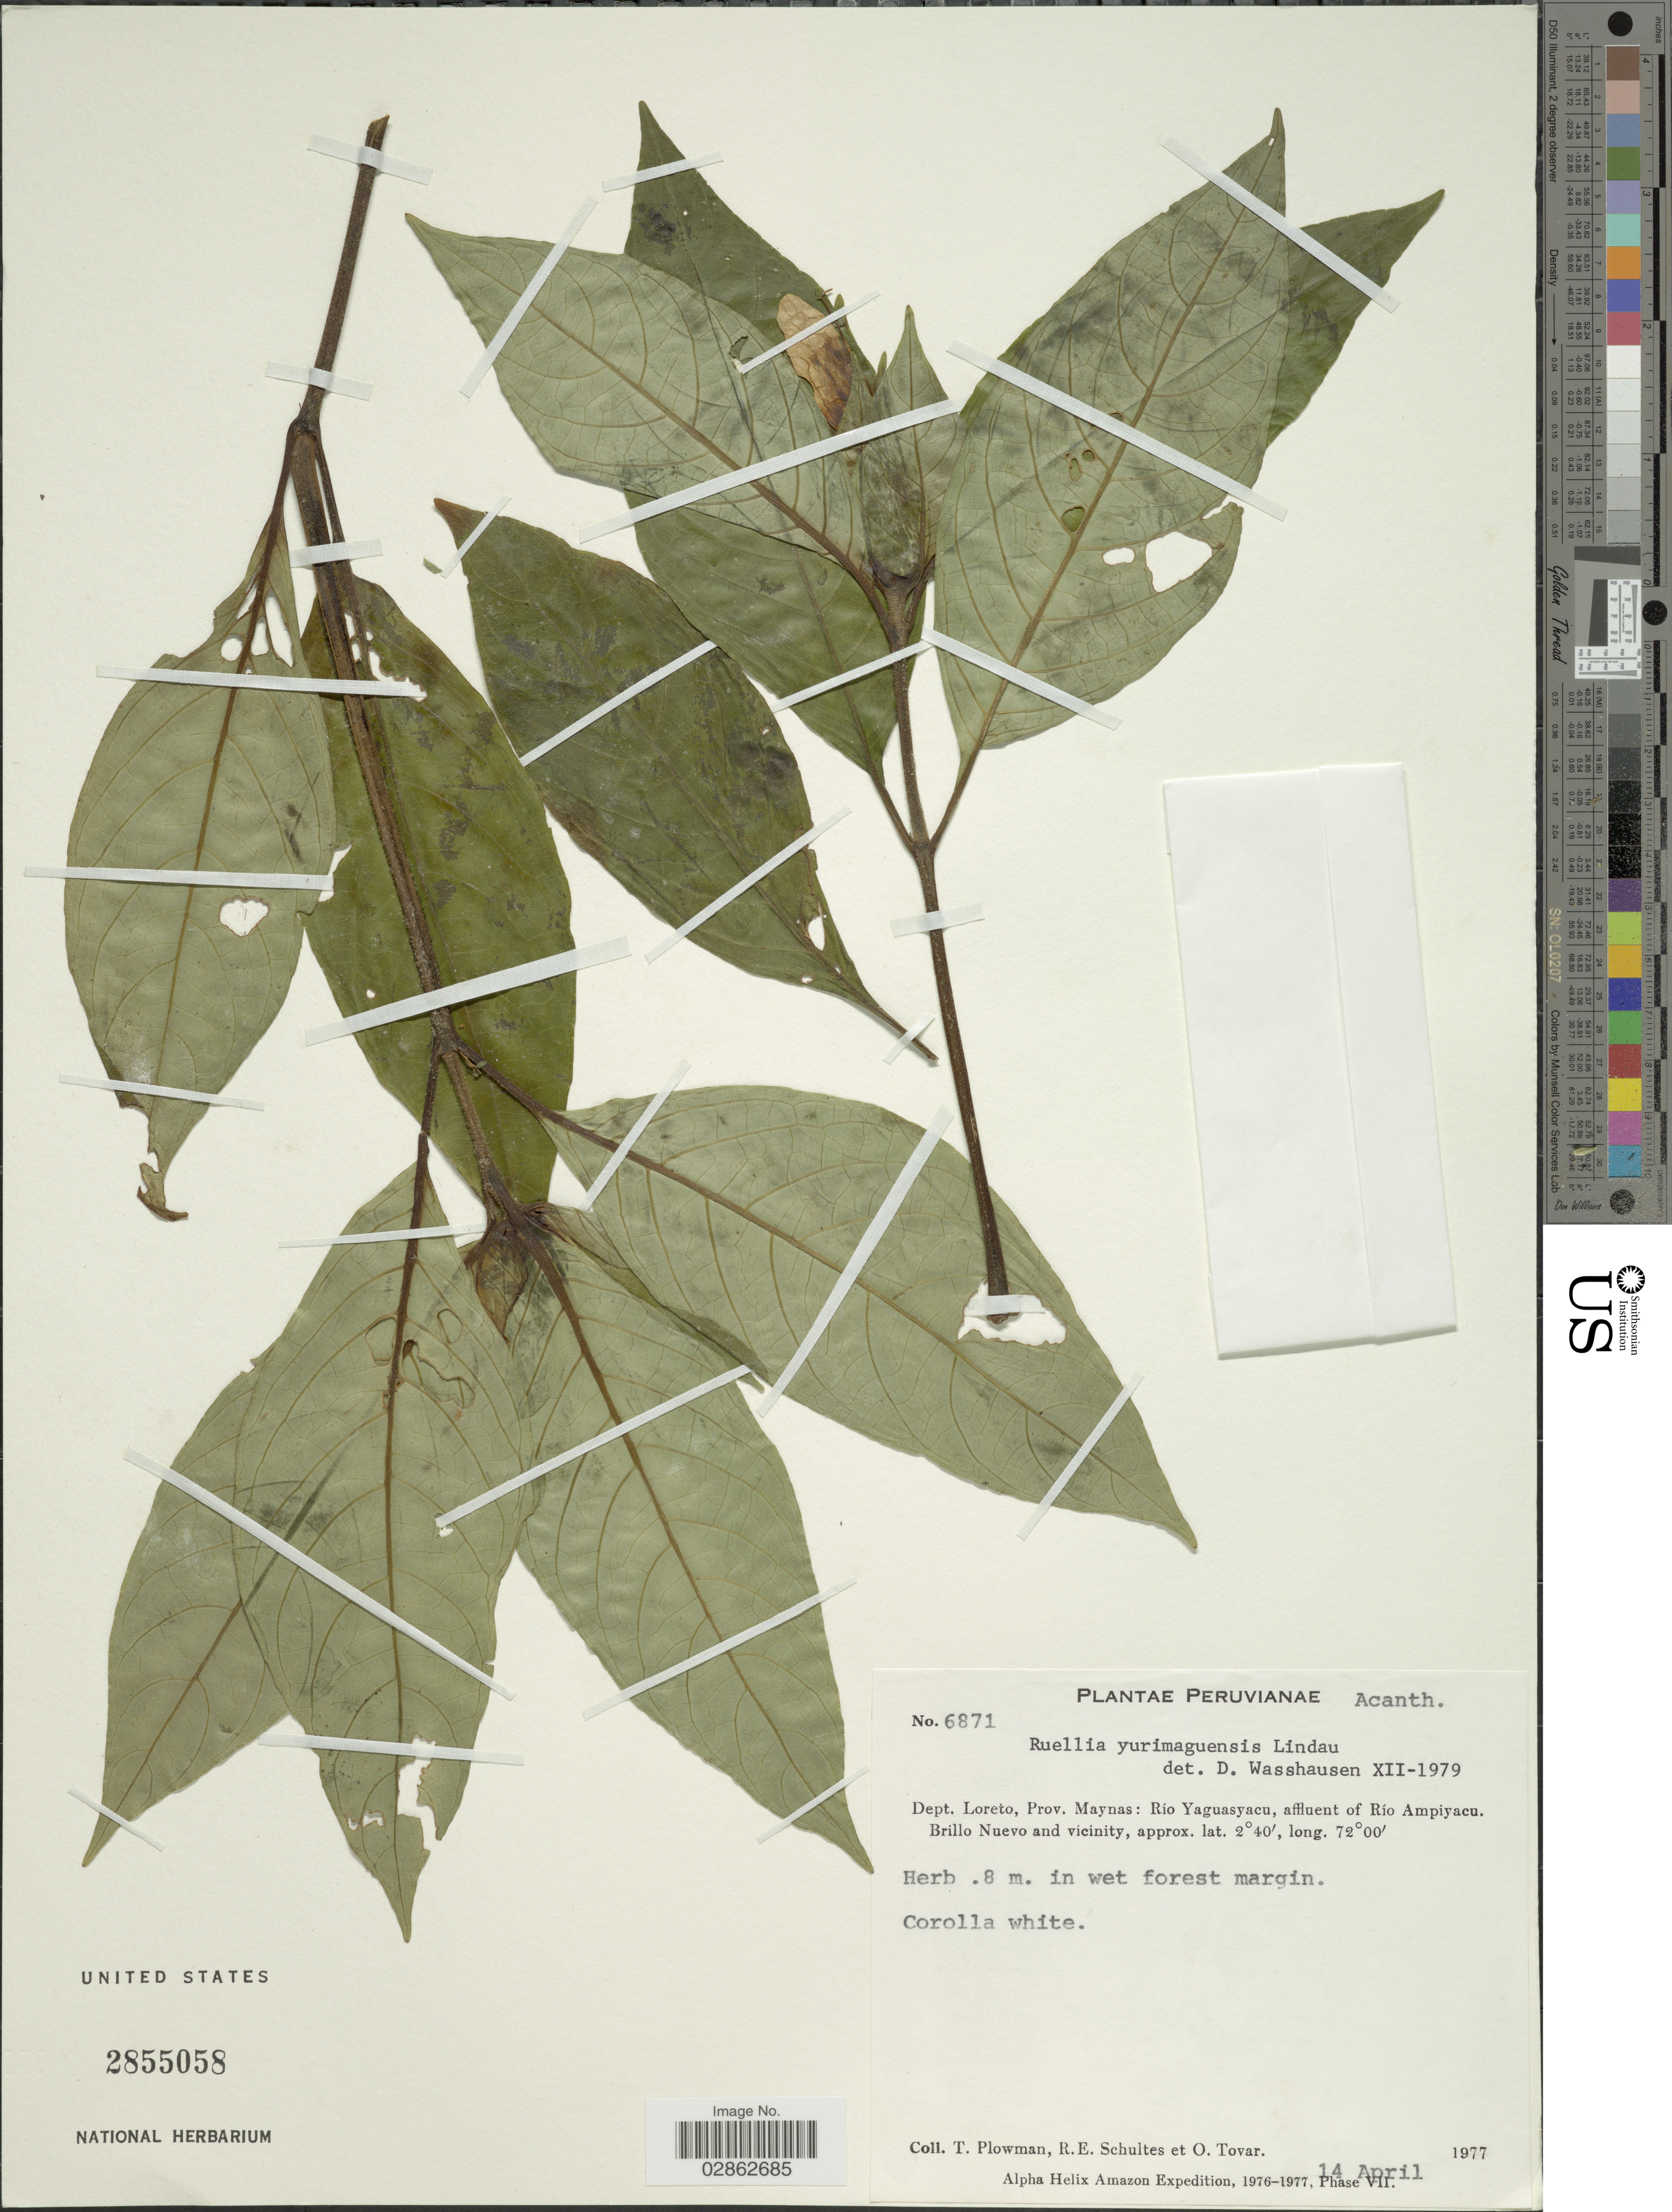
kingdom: Plantae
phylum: Tracheophyta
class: Magnoliopsida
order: Lamiales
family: Acanthaceae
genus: Ruellia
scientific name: Ruellia yurimaguensis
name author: Lindau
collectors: T. Plowman, R. E. Schultes & Ó. Tovar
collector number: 6871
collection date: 1977-04-14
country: Peru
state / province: Loreto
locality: Prov. Maynas: Río Yaguasyacu, affluent of Río Ampiyacu. Brillo Nuevo and vicinity. Amazon.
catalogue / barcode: US 2855058